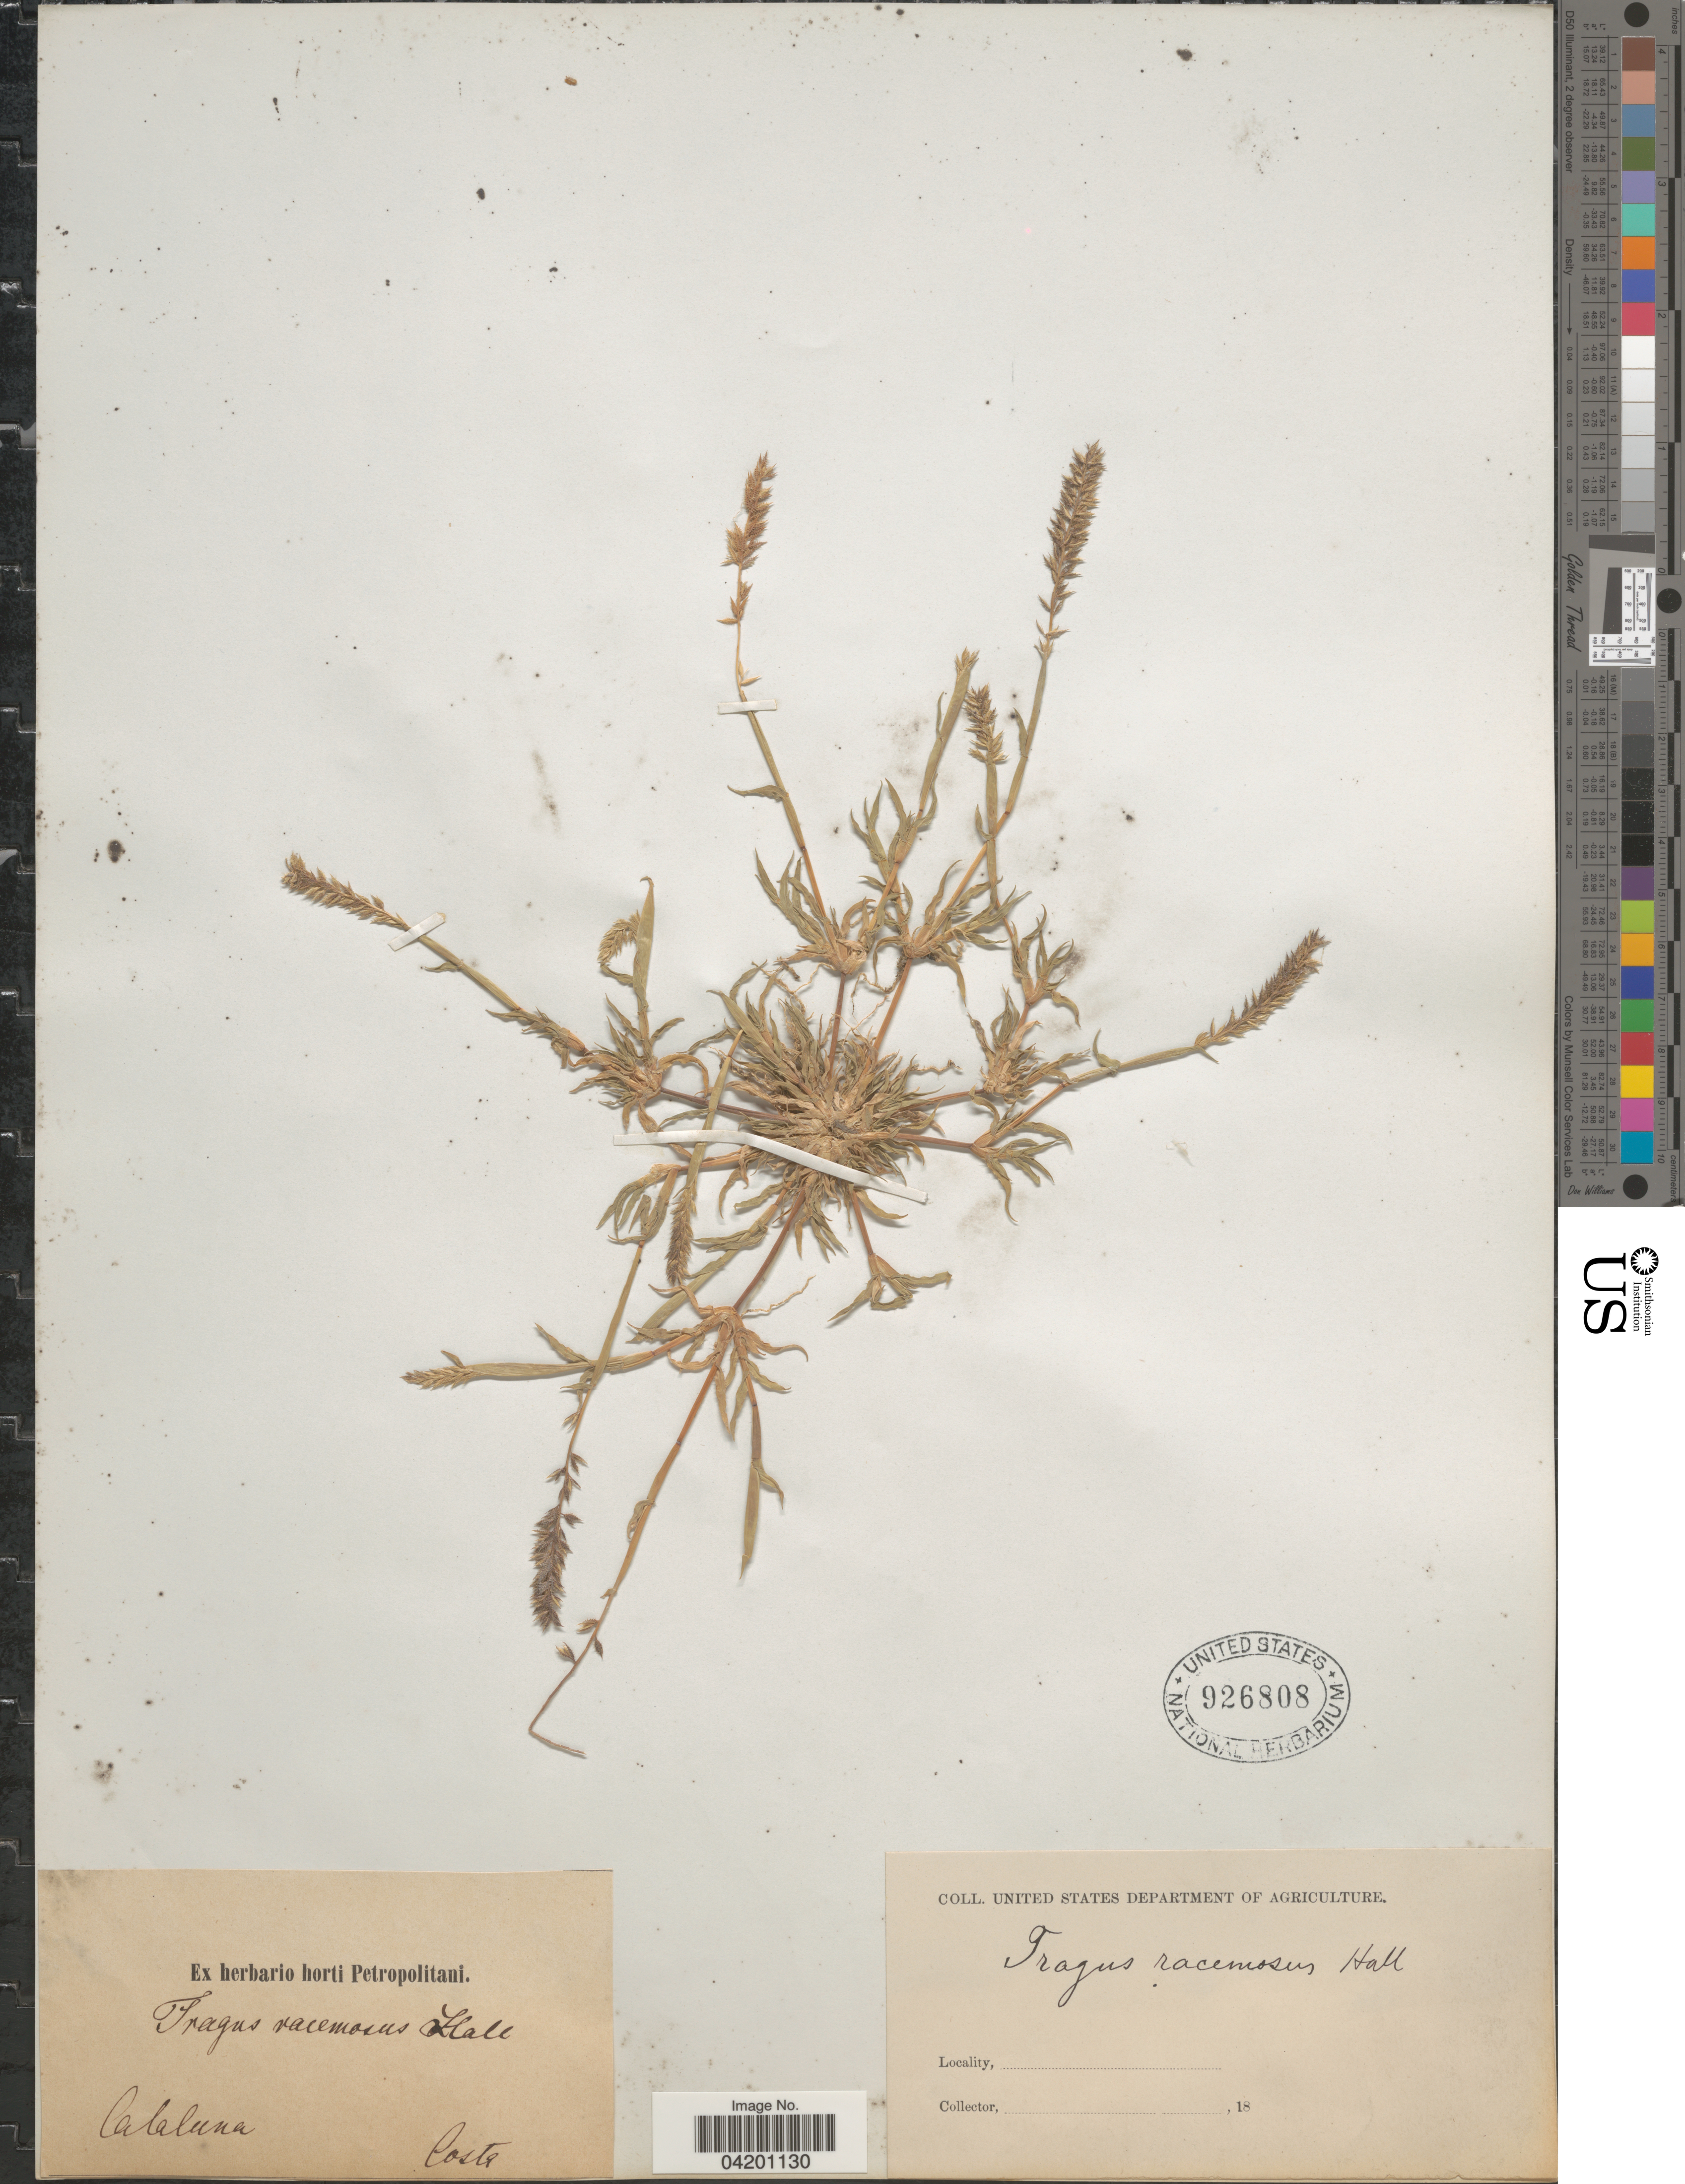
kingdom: Plantae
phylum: Tracheophyta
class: Liliopsida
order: Poales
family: Poaceae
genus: Tragus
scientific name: Tragus racemosus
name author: (L.) All.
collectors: -. Costa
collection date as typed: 18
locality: Calaluna.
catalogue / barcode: US 926808